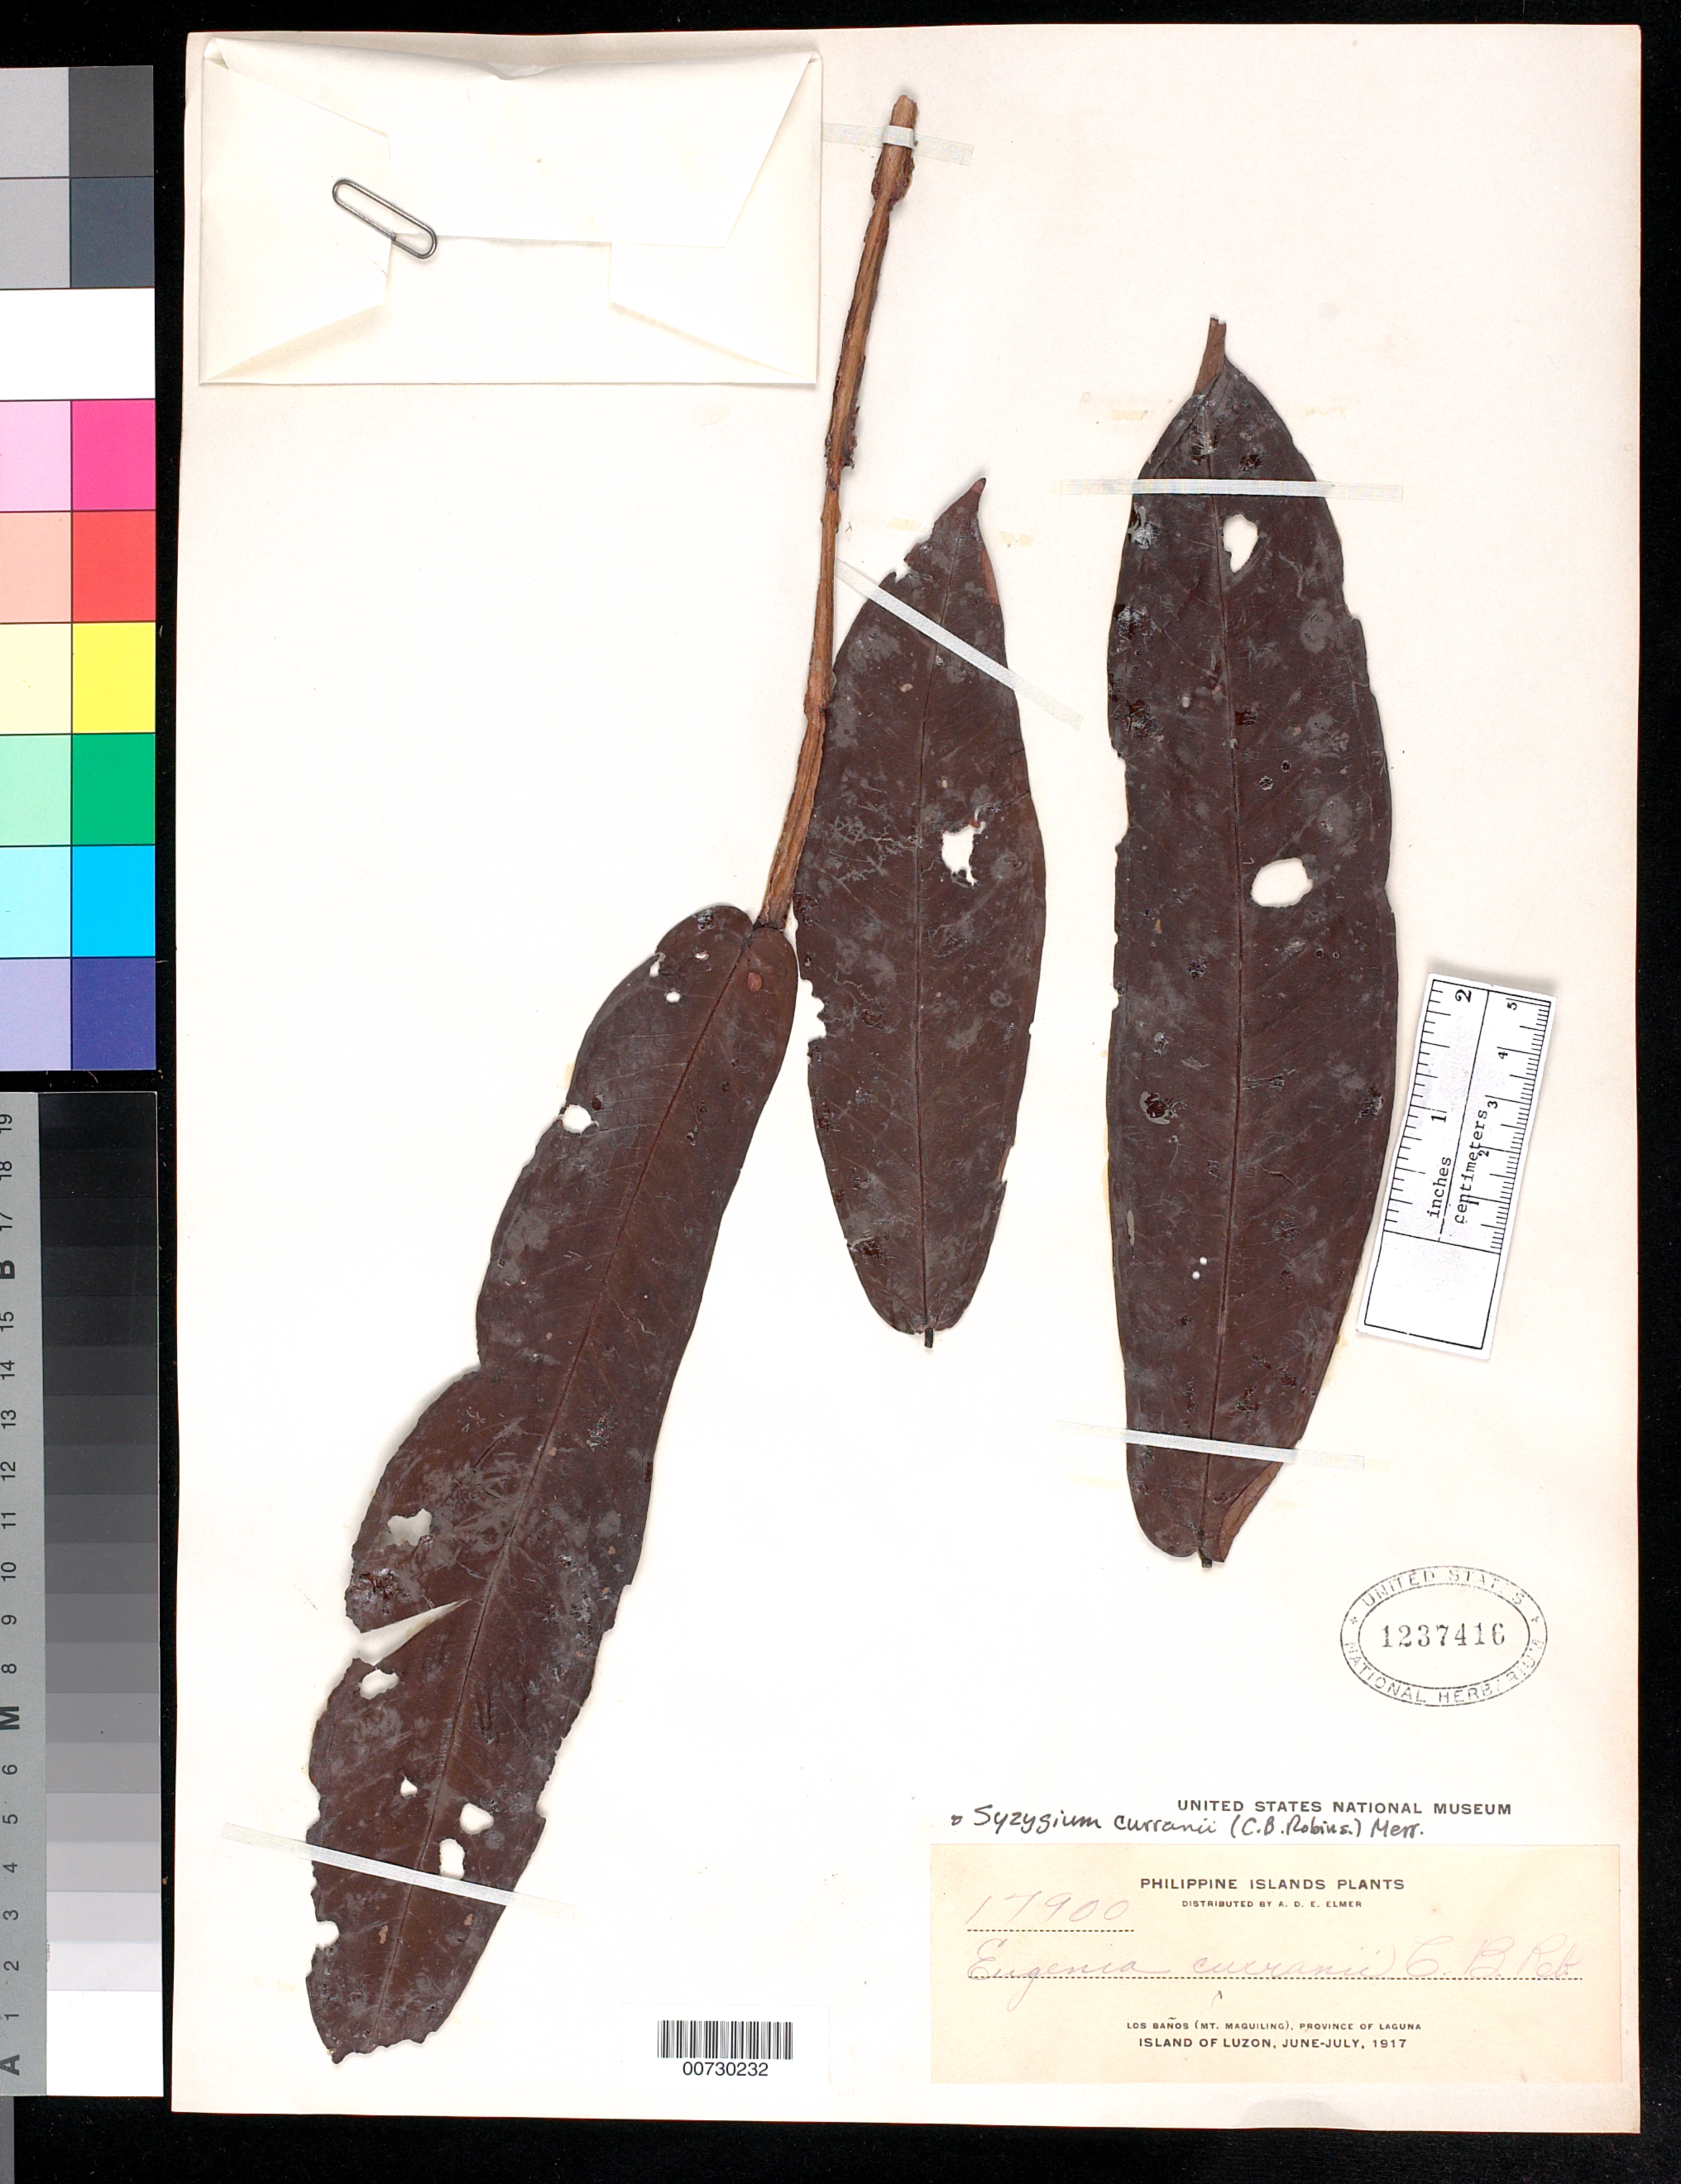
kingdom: Plantae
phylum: Tracheophyta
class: Magnoliopsida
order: Myrtales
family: Myrtaceae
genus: Syzygium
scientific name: Syzygium curranii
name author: (C.B. Rob.) Merr.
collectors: A. D. E. Elmer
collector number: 17900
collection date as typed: Jun 1917 to -- Jul 1917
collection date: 1917-06/1917-07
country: Philippines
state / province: Calabarzon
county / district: Laguna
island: Luzon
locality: Los Baños, Mt. Maquiling.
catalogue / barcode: US 1237416